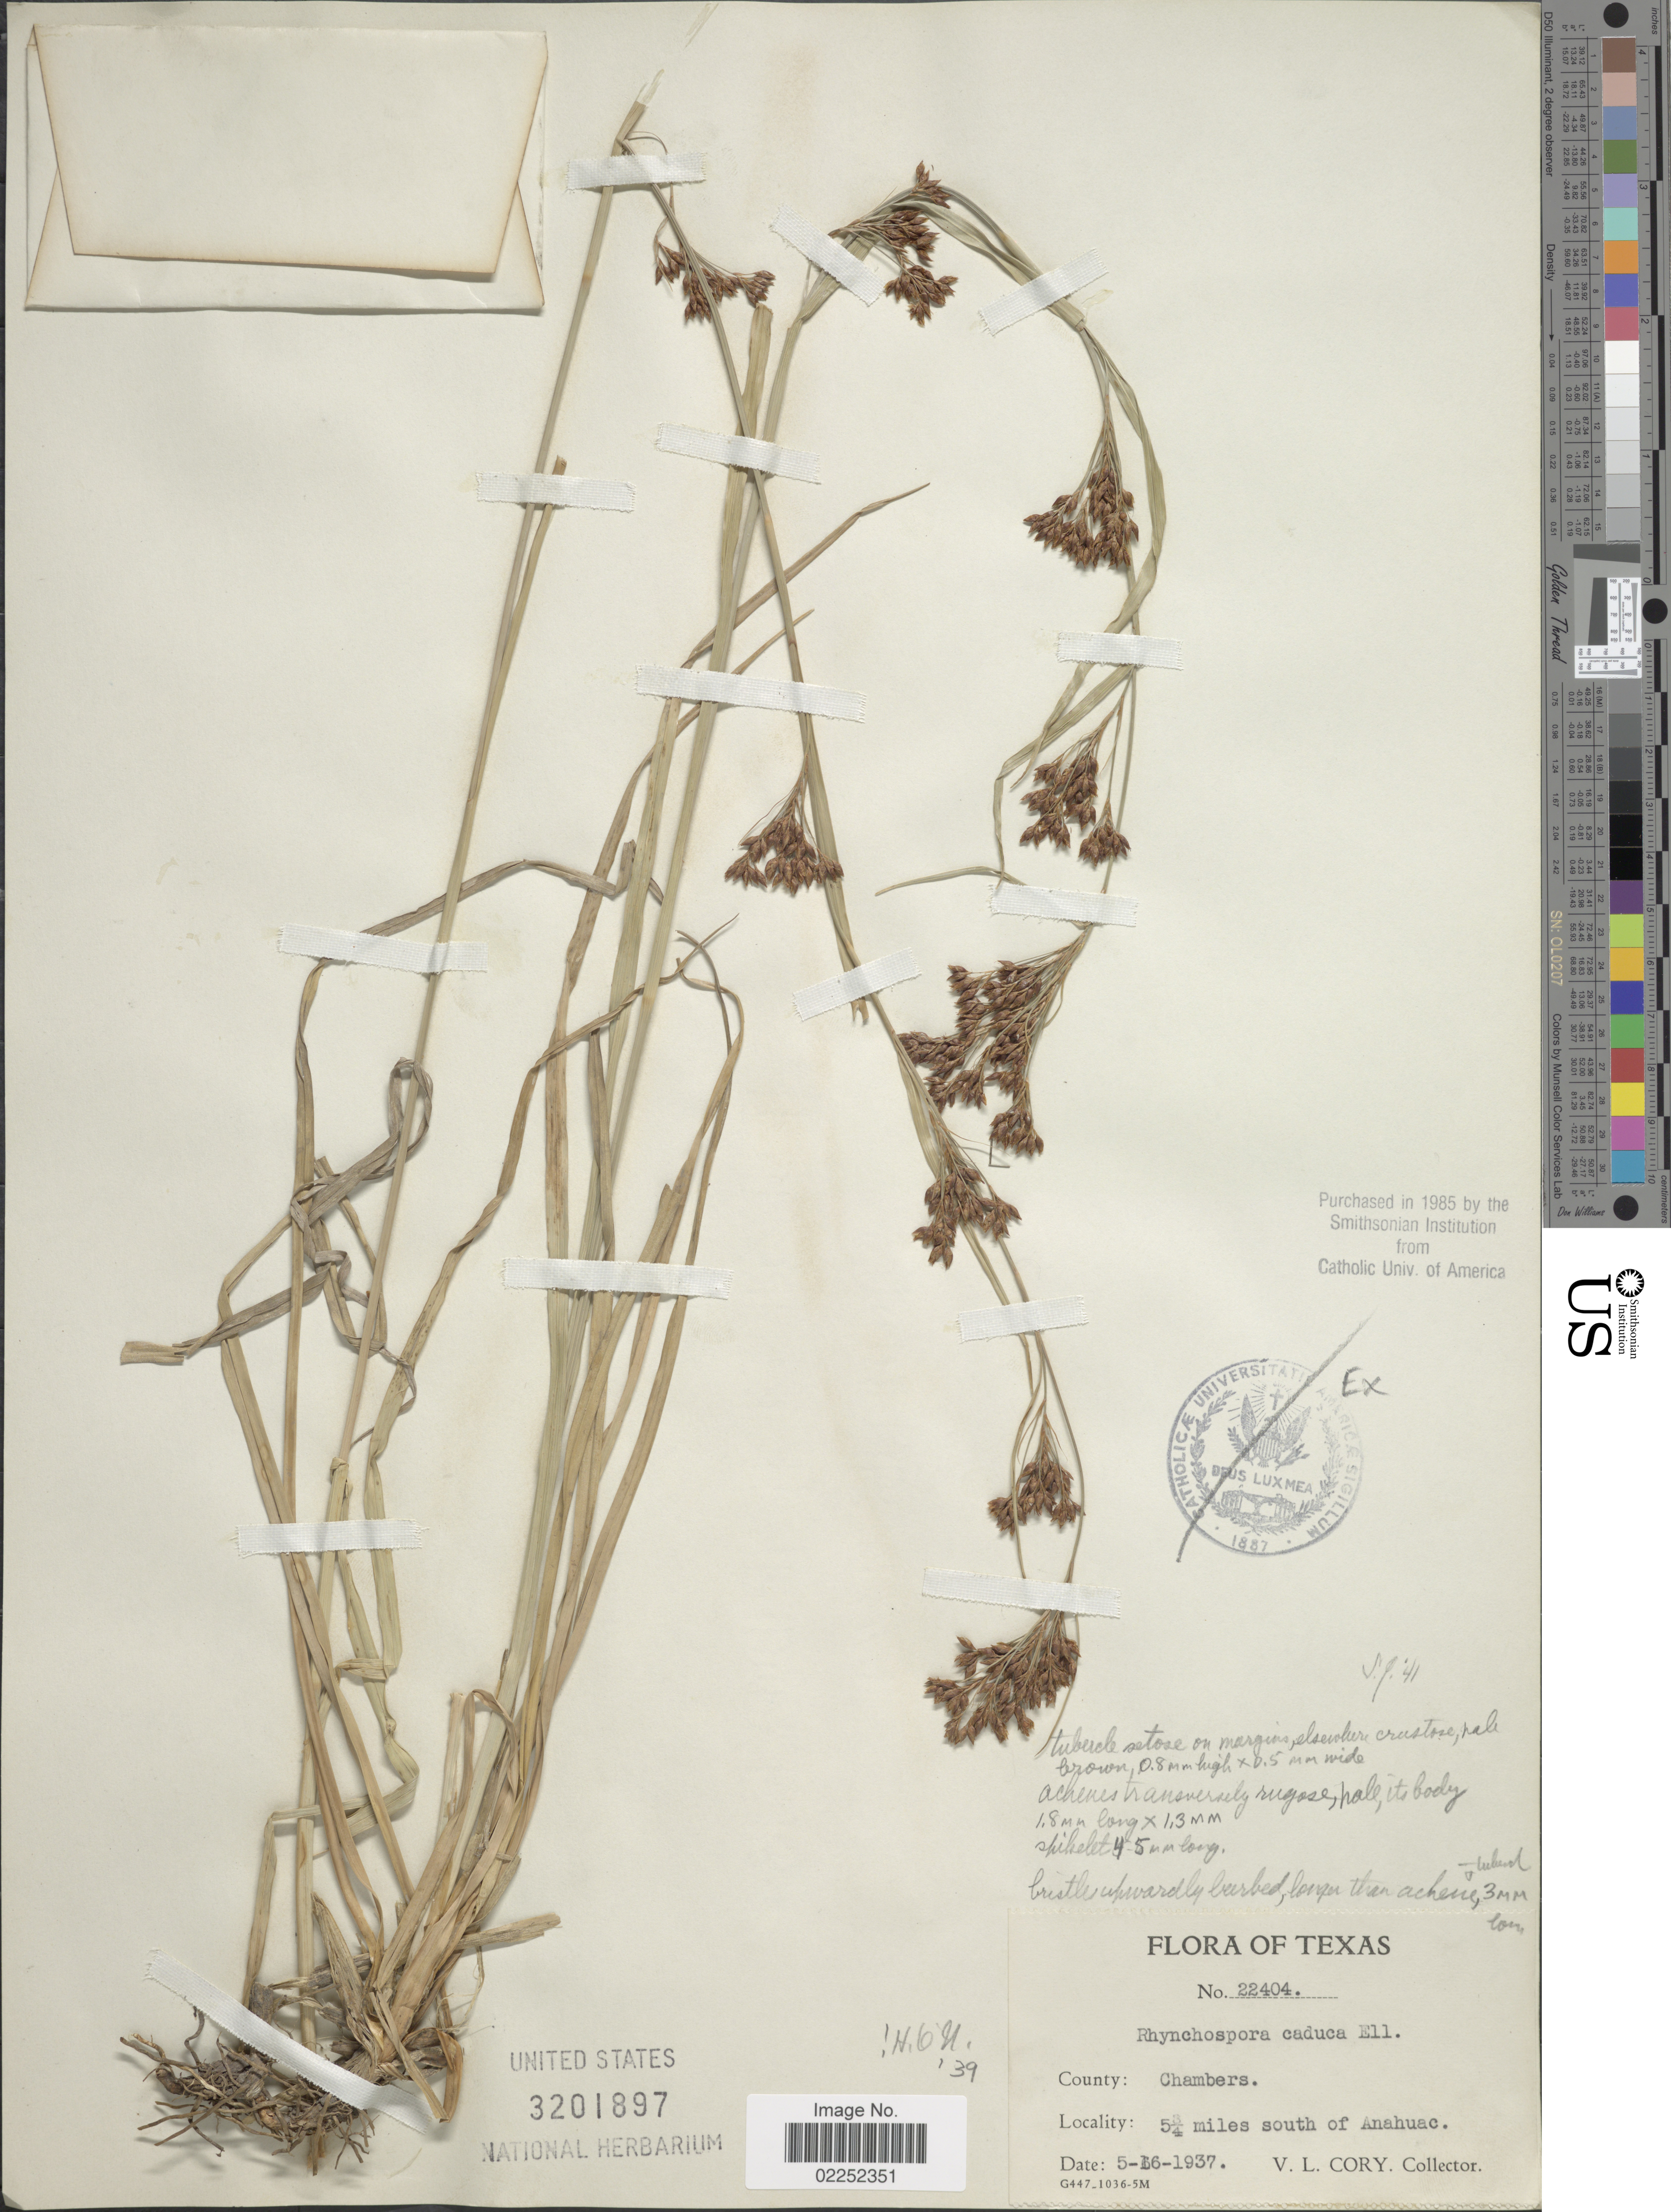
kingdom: Plantae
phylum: Tracheophyta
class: Liliopsida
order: Poales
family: Cyperaceae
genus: Rhynchospora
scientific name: Rhynchospora caduca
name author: Elliott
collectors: V. Cory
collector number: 22404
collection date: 1937-05-16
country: United States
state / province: Texas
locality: County: Chambers, 5 3/4 miles south of Anahuac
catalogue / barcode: US 3201897